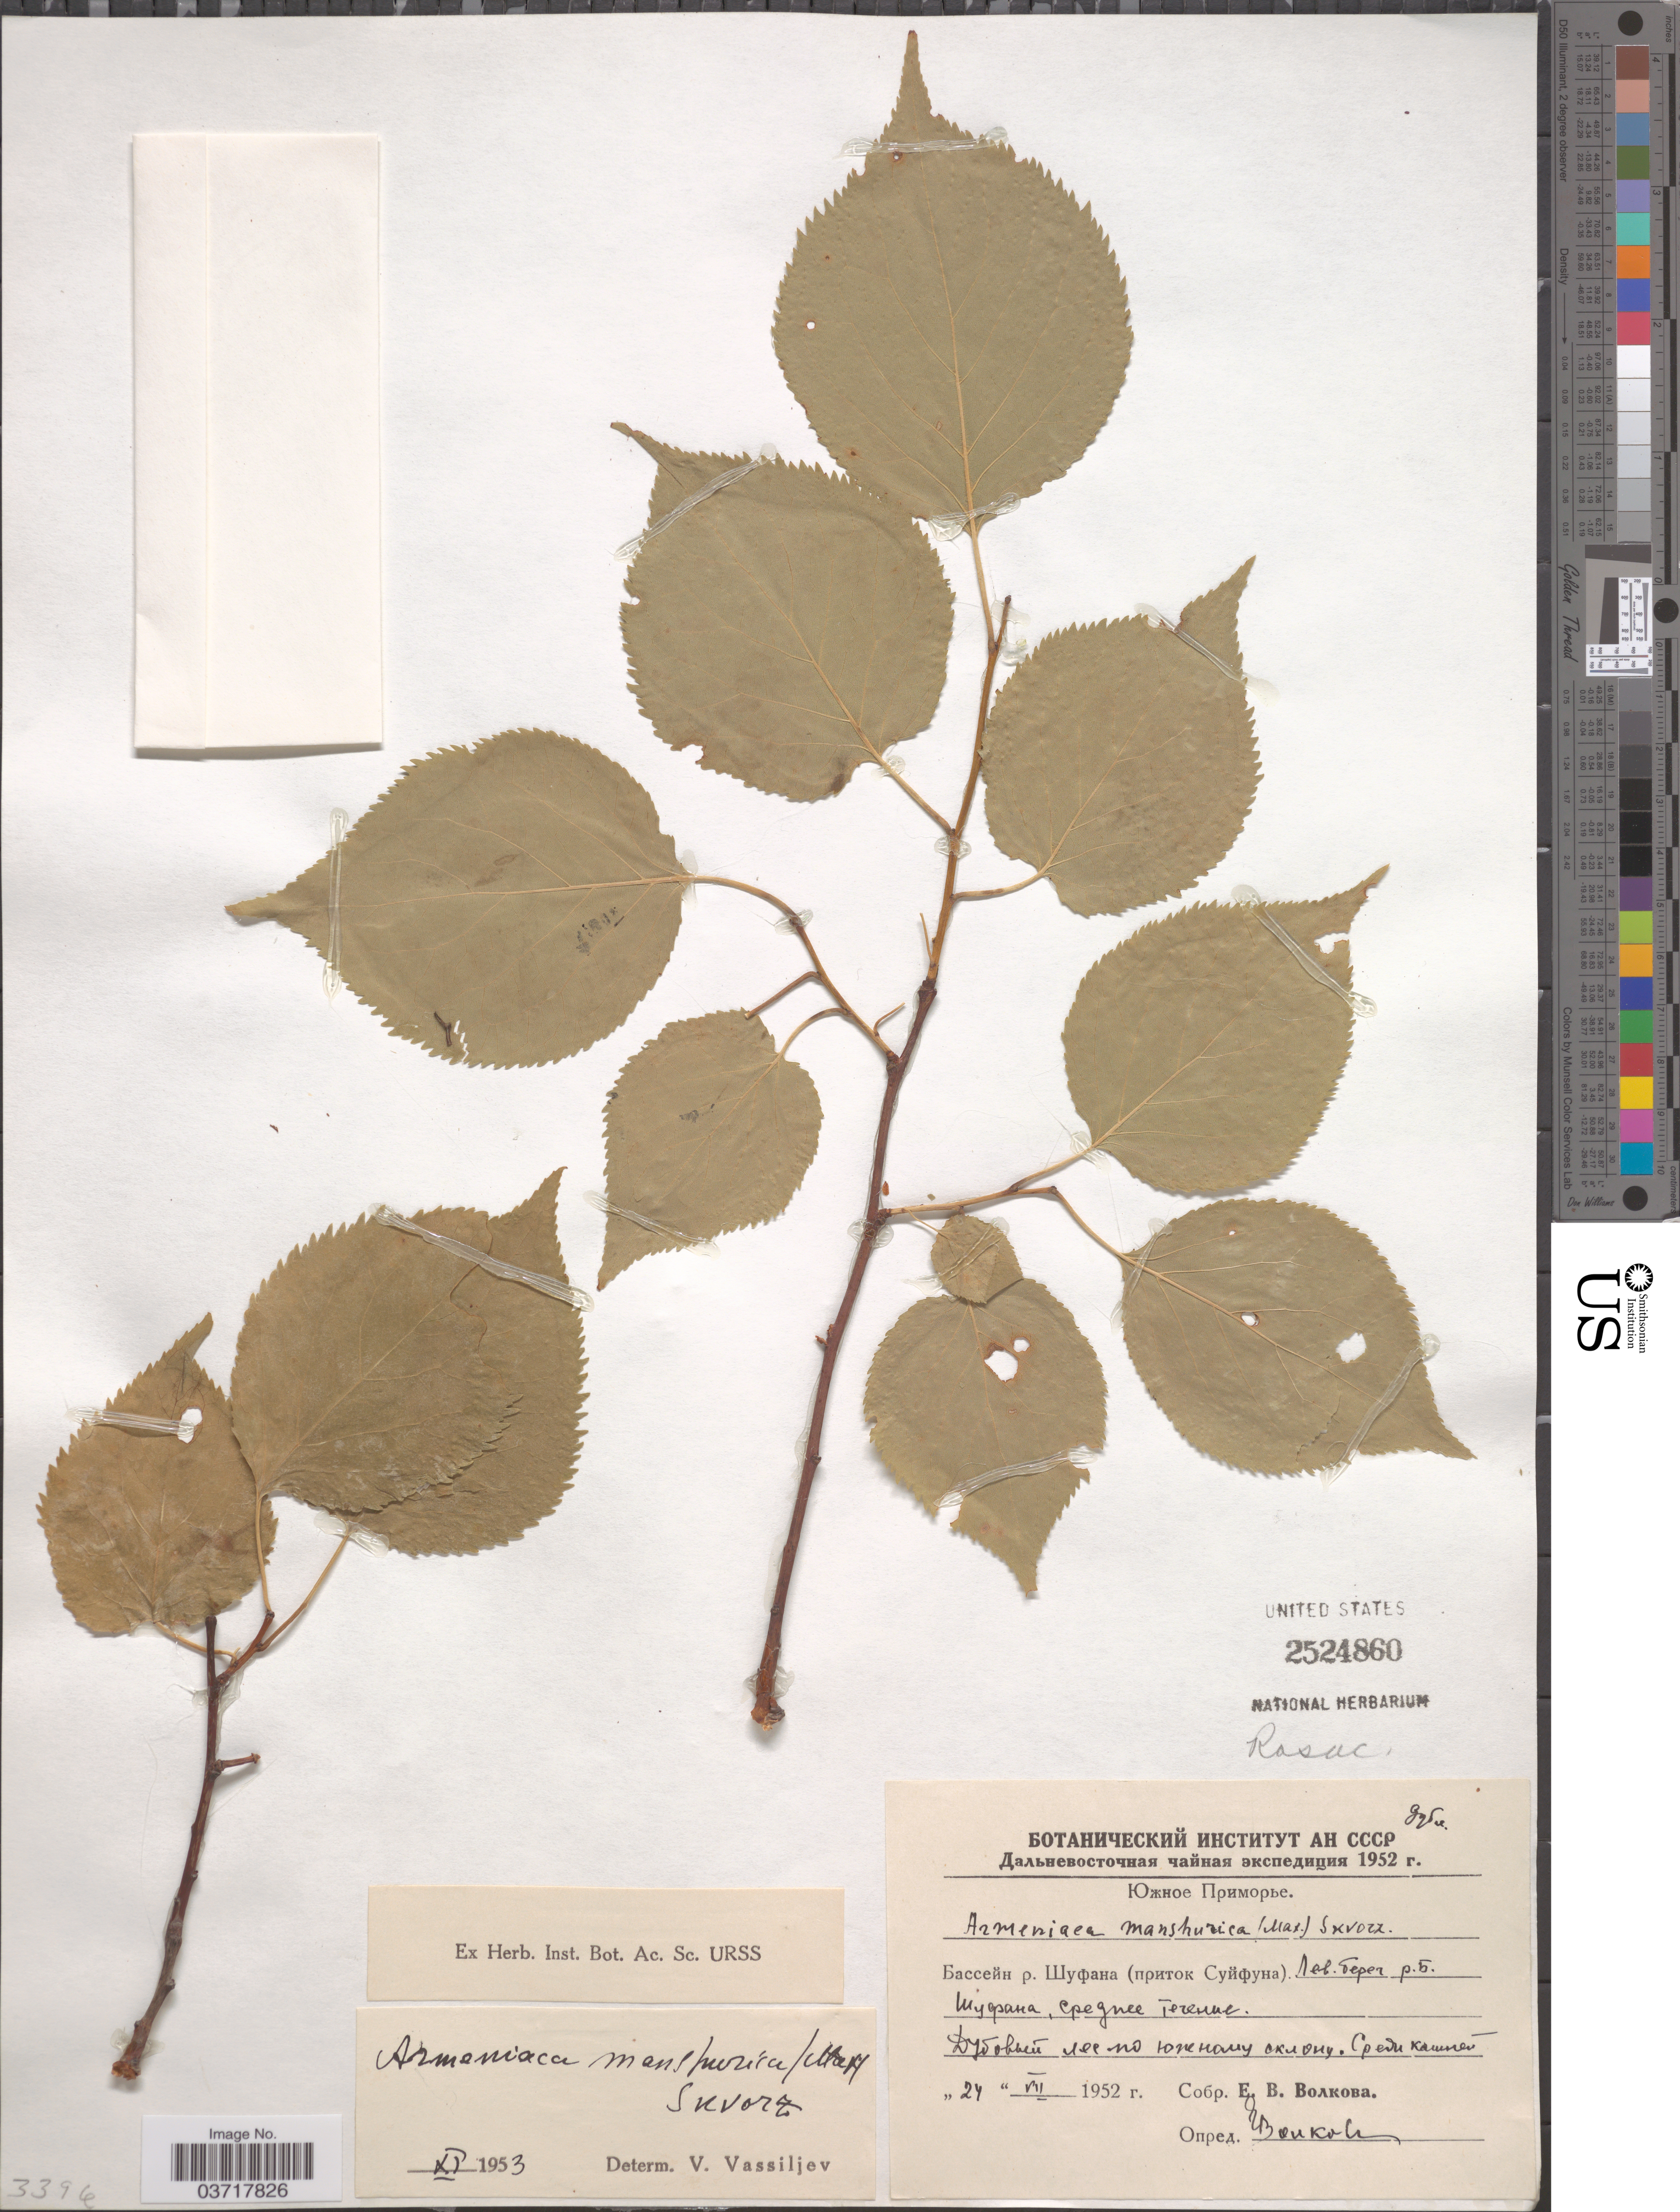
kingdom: Plantae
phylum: Tracheophyta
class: Magnoliopsida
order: Rosales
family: Rosaceae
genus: Prunus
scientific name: Prunus mandshurica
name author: (Maxim.) Koehne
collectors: X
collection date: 1952-07-24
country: Russian Federation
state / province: Primorsky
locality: Basin of River Shufan, left shore of river Bolshoy Shufan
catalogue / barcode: US 2524860